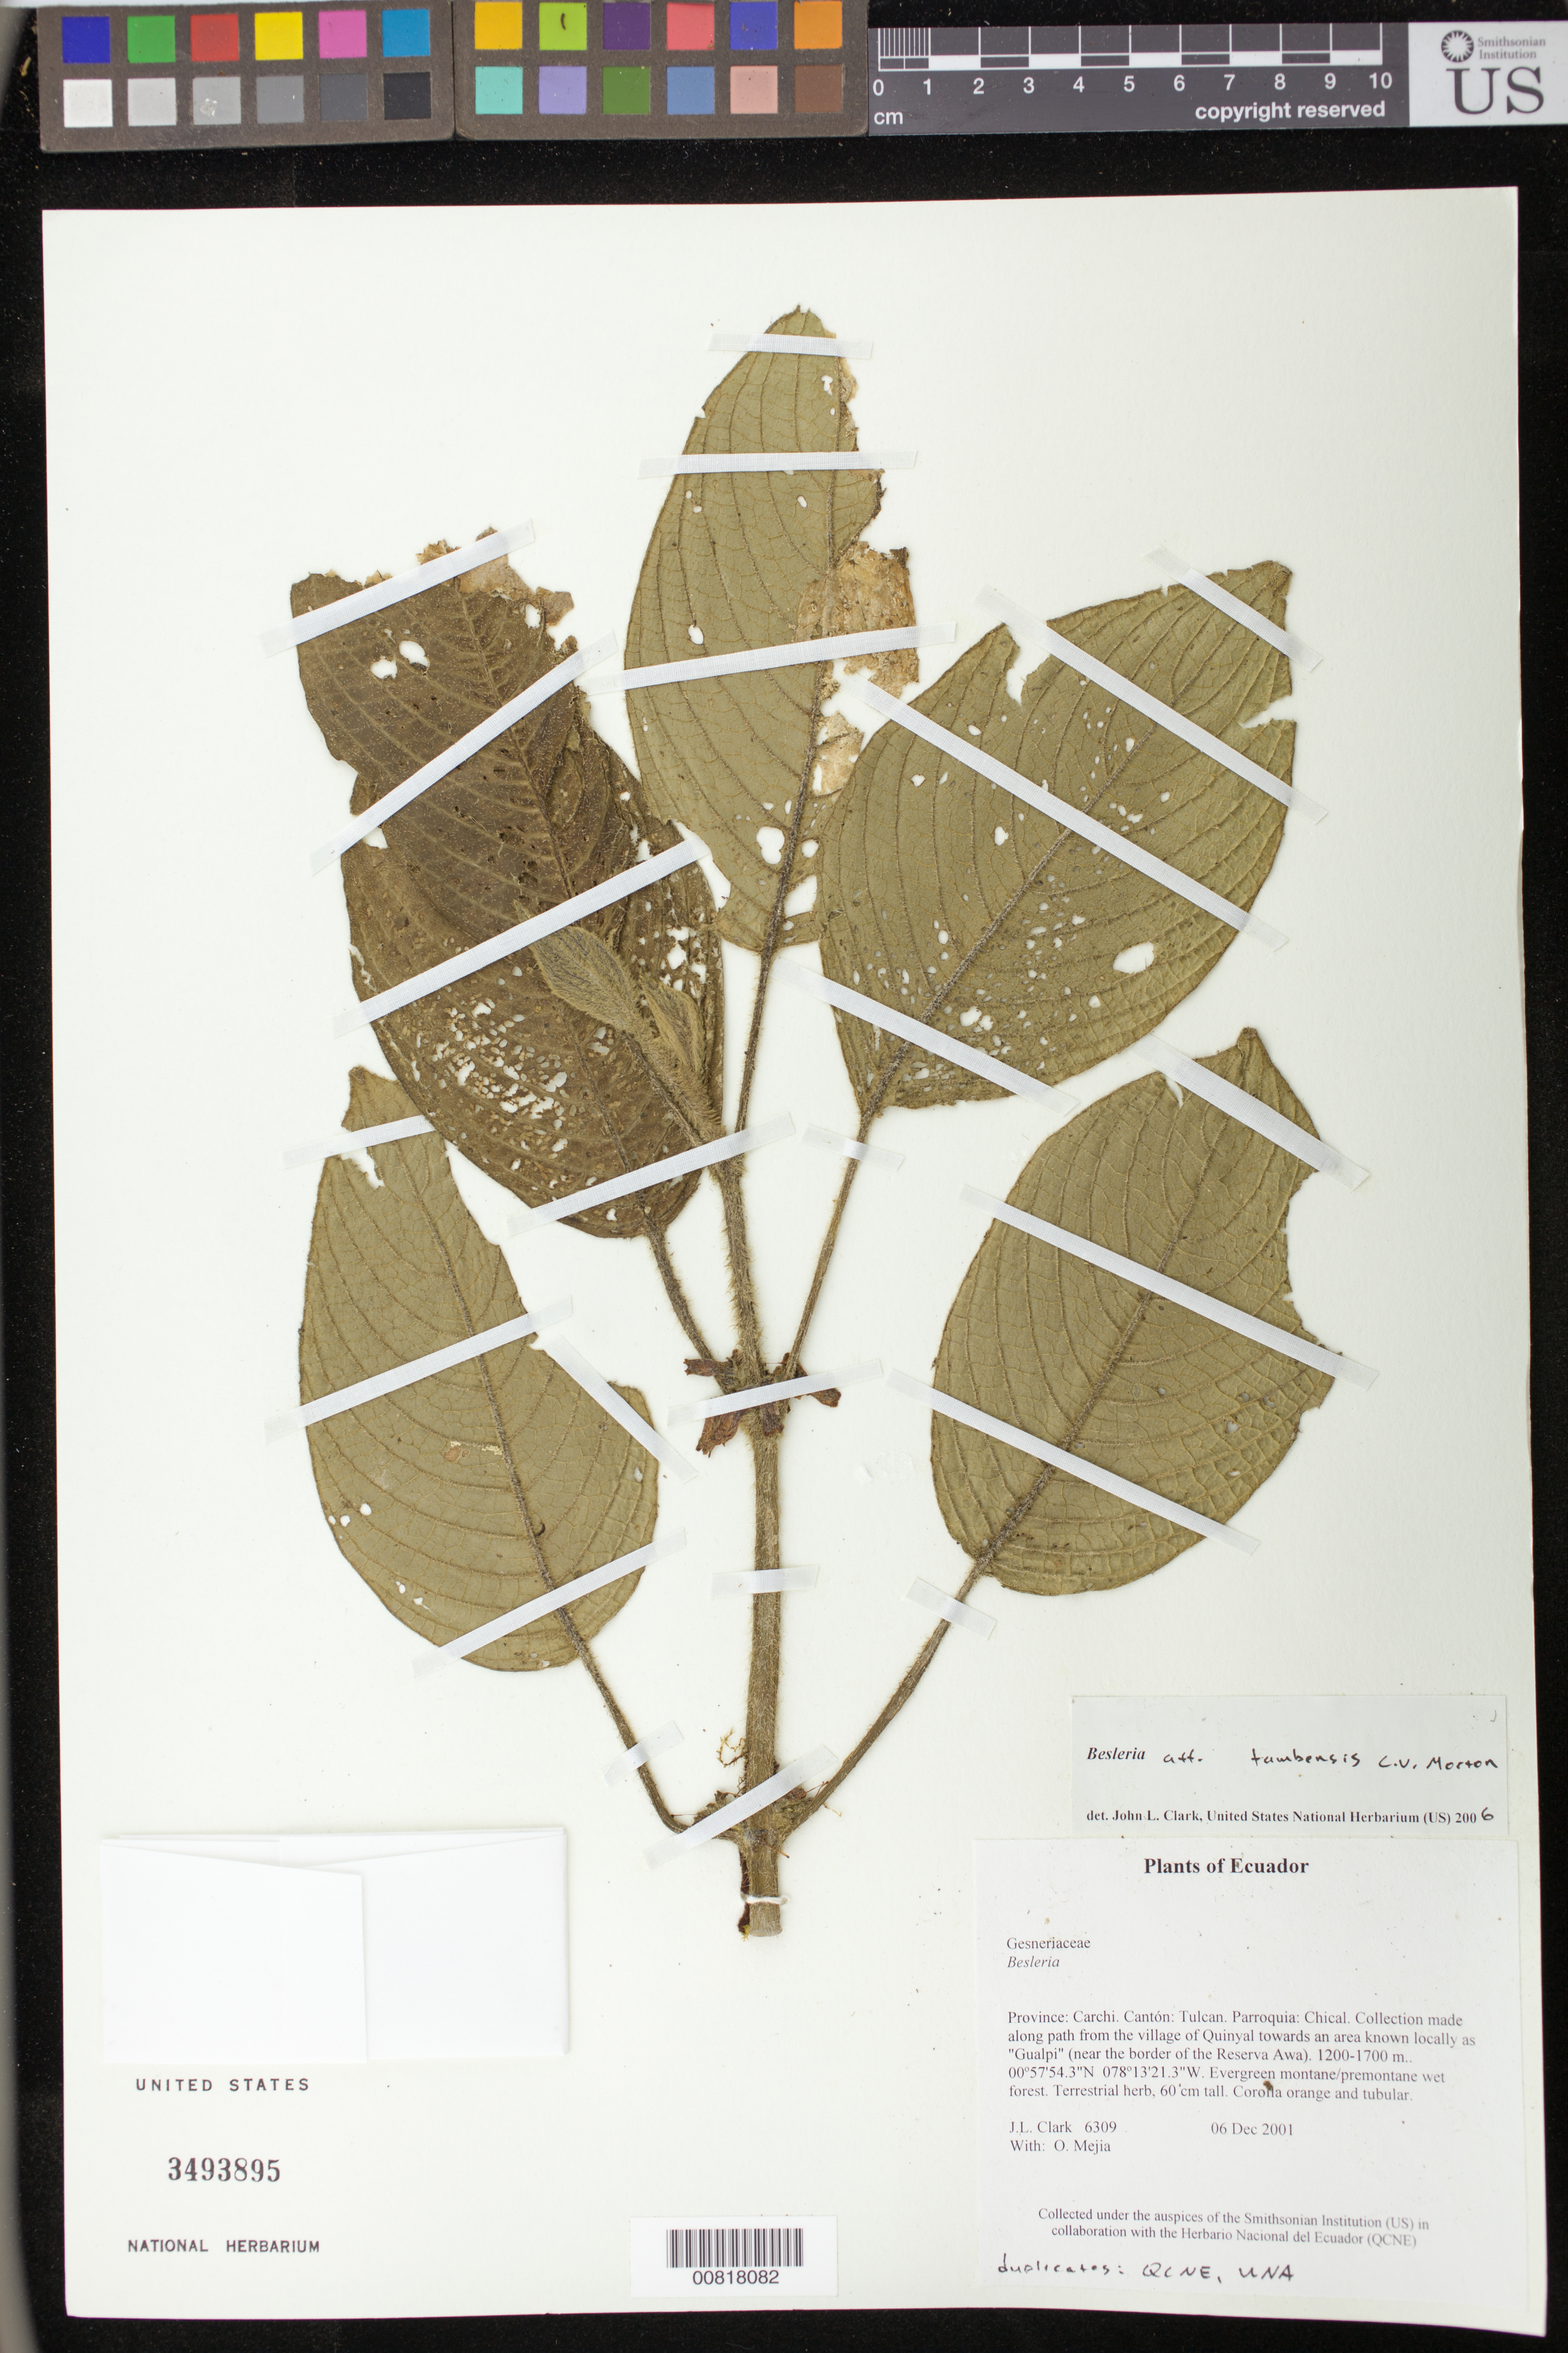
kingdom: Plantae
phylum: Tracheophyta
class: Magnoliopsida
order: Lamiales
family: Gesneriaceae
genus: Besleria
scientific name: Besleria tambensis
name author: C.V. Morton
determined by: Clark, J. L., (SEL), The Marie Selby Botanical Garden (UNITED STATES)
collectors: J. L. Clark & O. Mejia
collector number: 6309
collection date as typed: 06 Dec 2001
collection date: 2001-12-06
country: Ecuador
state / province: Carchi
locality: Tulcan. Parroquia: Chical. Collection made along path from the village of Quinyal towards an area known locally as "Gualpi" (near the border of the Reserva Awa).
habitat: Evergreen montane/premontane wet forest.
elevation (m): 1200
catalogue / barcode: US 3493895